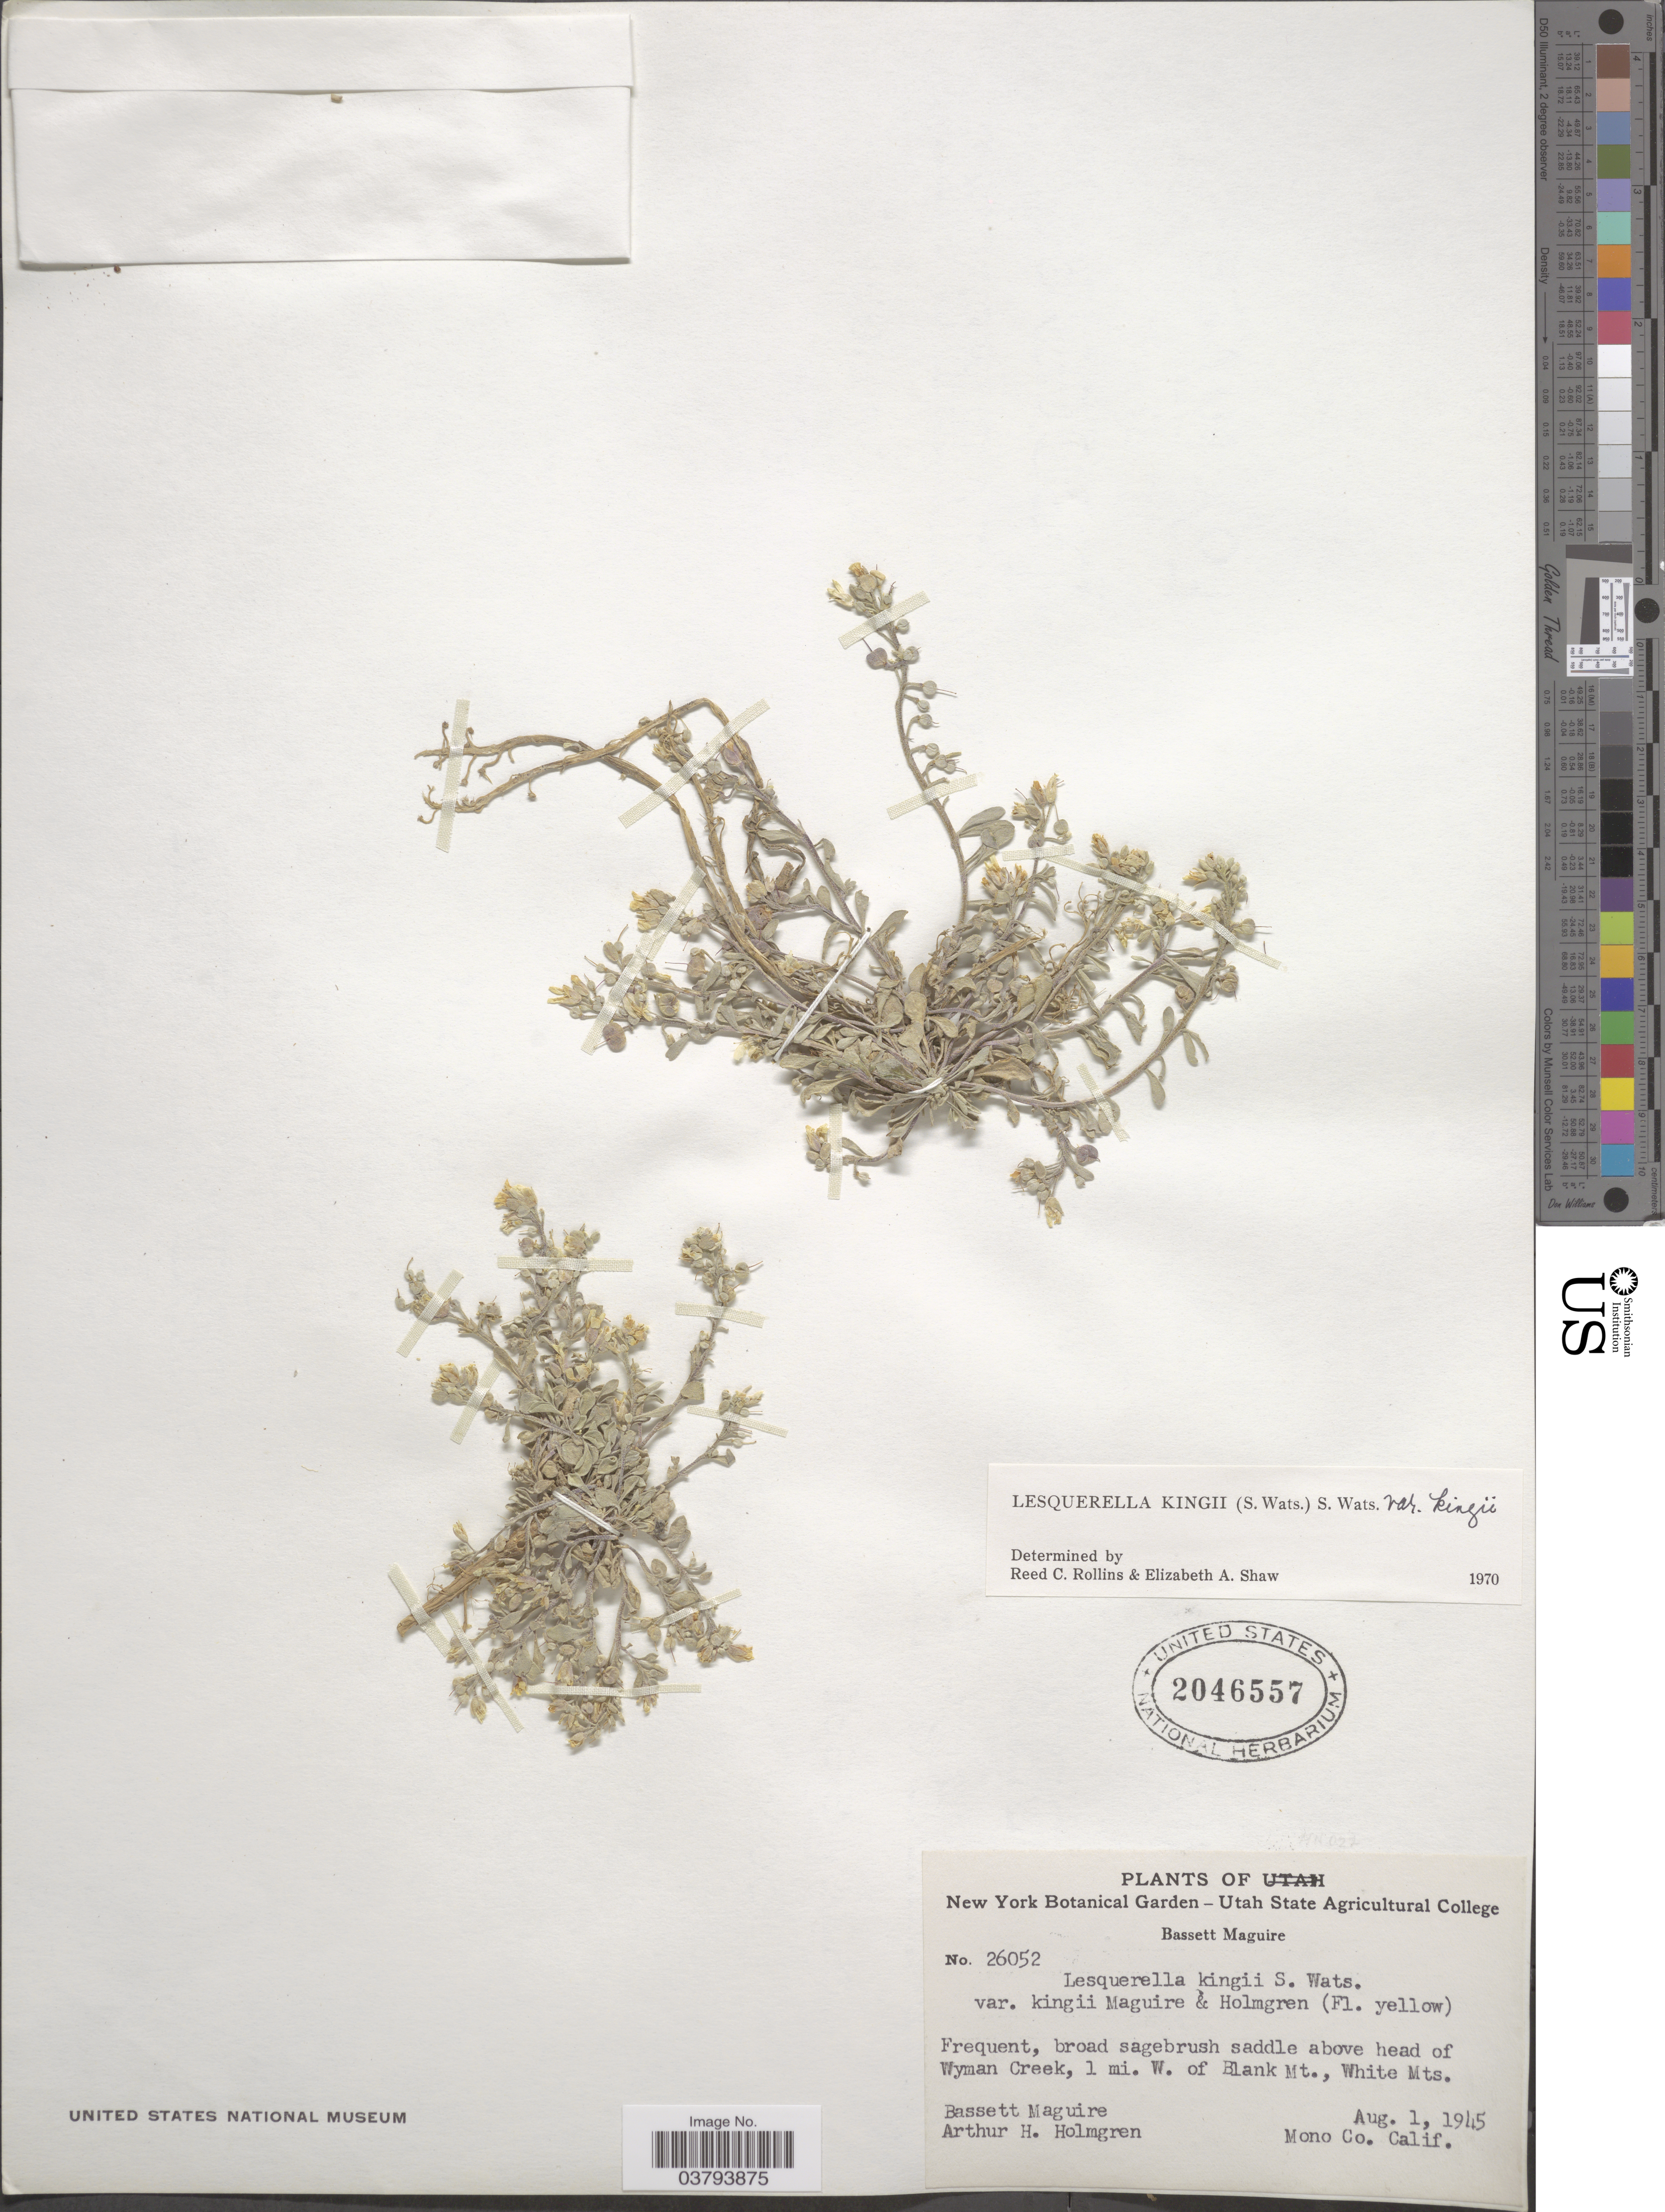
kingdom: Plantae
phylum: Tracheophyta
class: Magnoliopsida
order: Brassicales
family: Brassicaceae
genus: Lesquerella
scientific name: Lesquerella kingii subsp. kingii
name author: (S. Watson) S. Watson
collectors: B. Maguire & A. H. Holmgren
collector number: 26052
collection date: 1945-08-01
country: United States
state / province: California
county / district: Mono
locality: Mono Co. Calif. broad sagebrush above head of Wyman Creek, 1 mi. W. of Blank Mt., White Mts.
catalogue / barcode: US 2046557